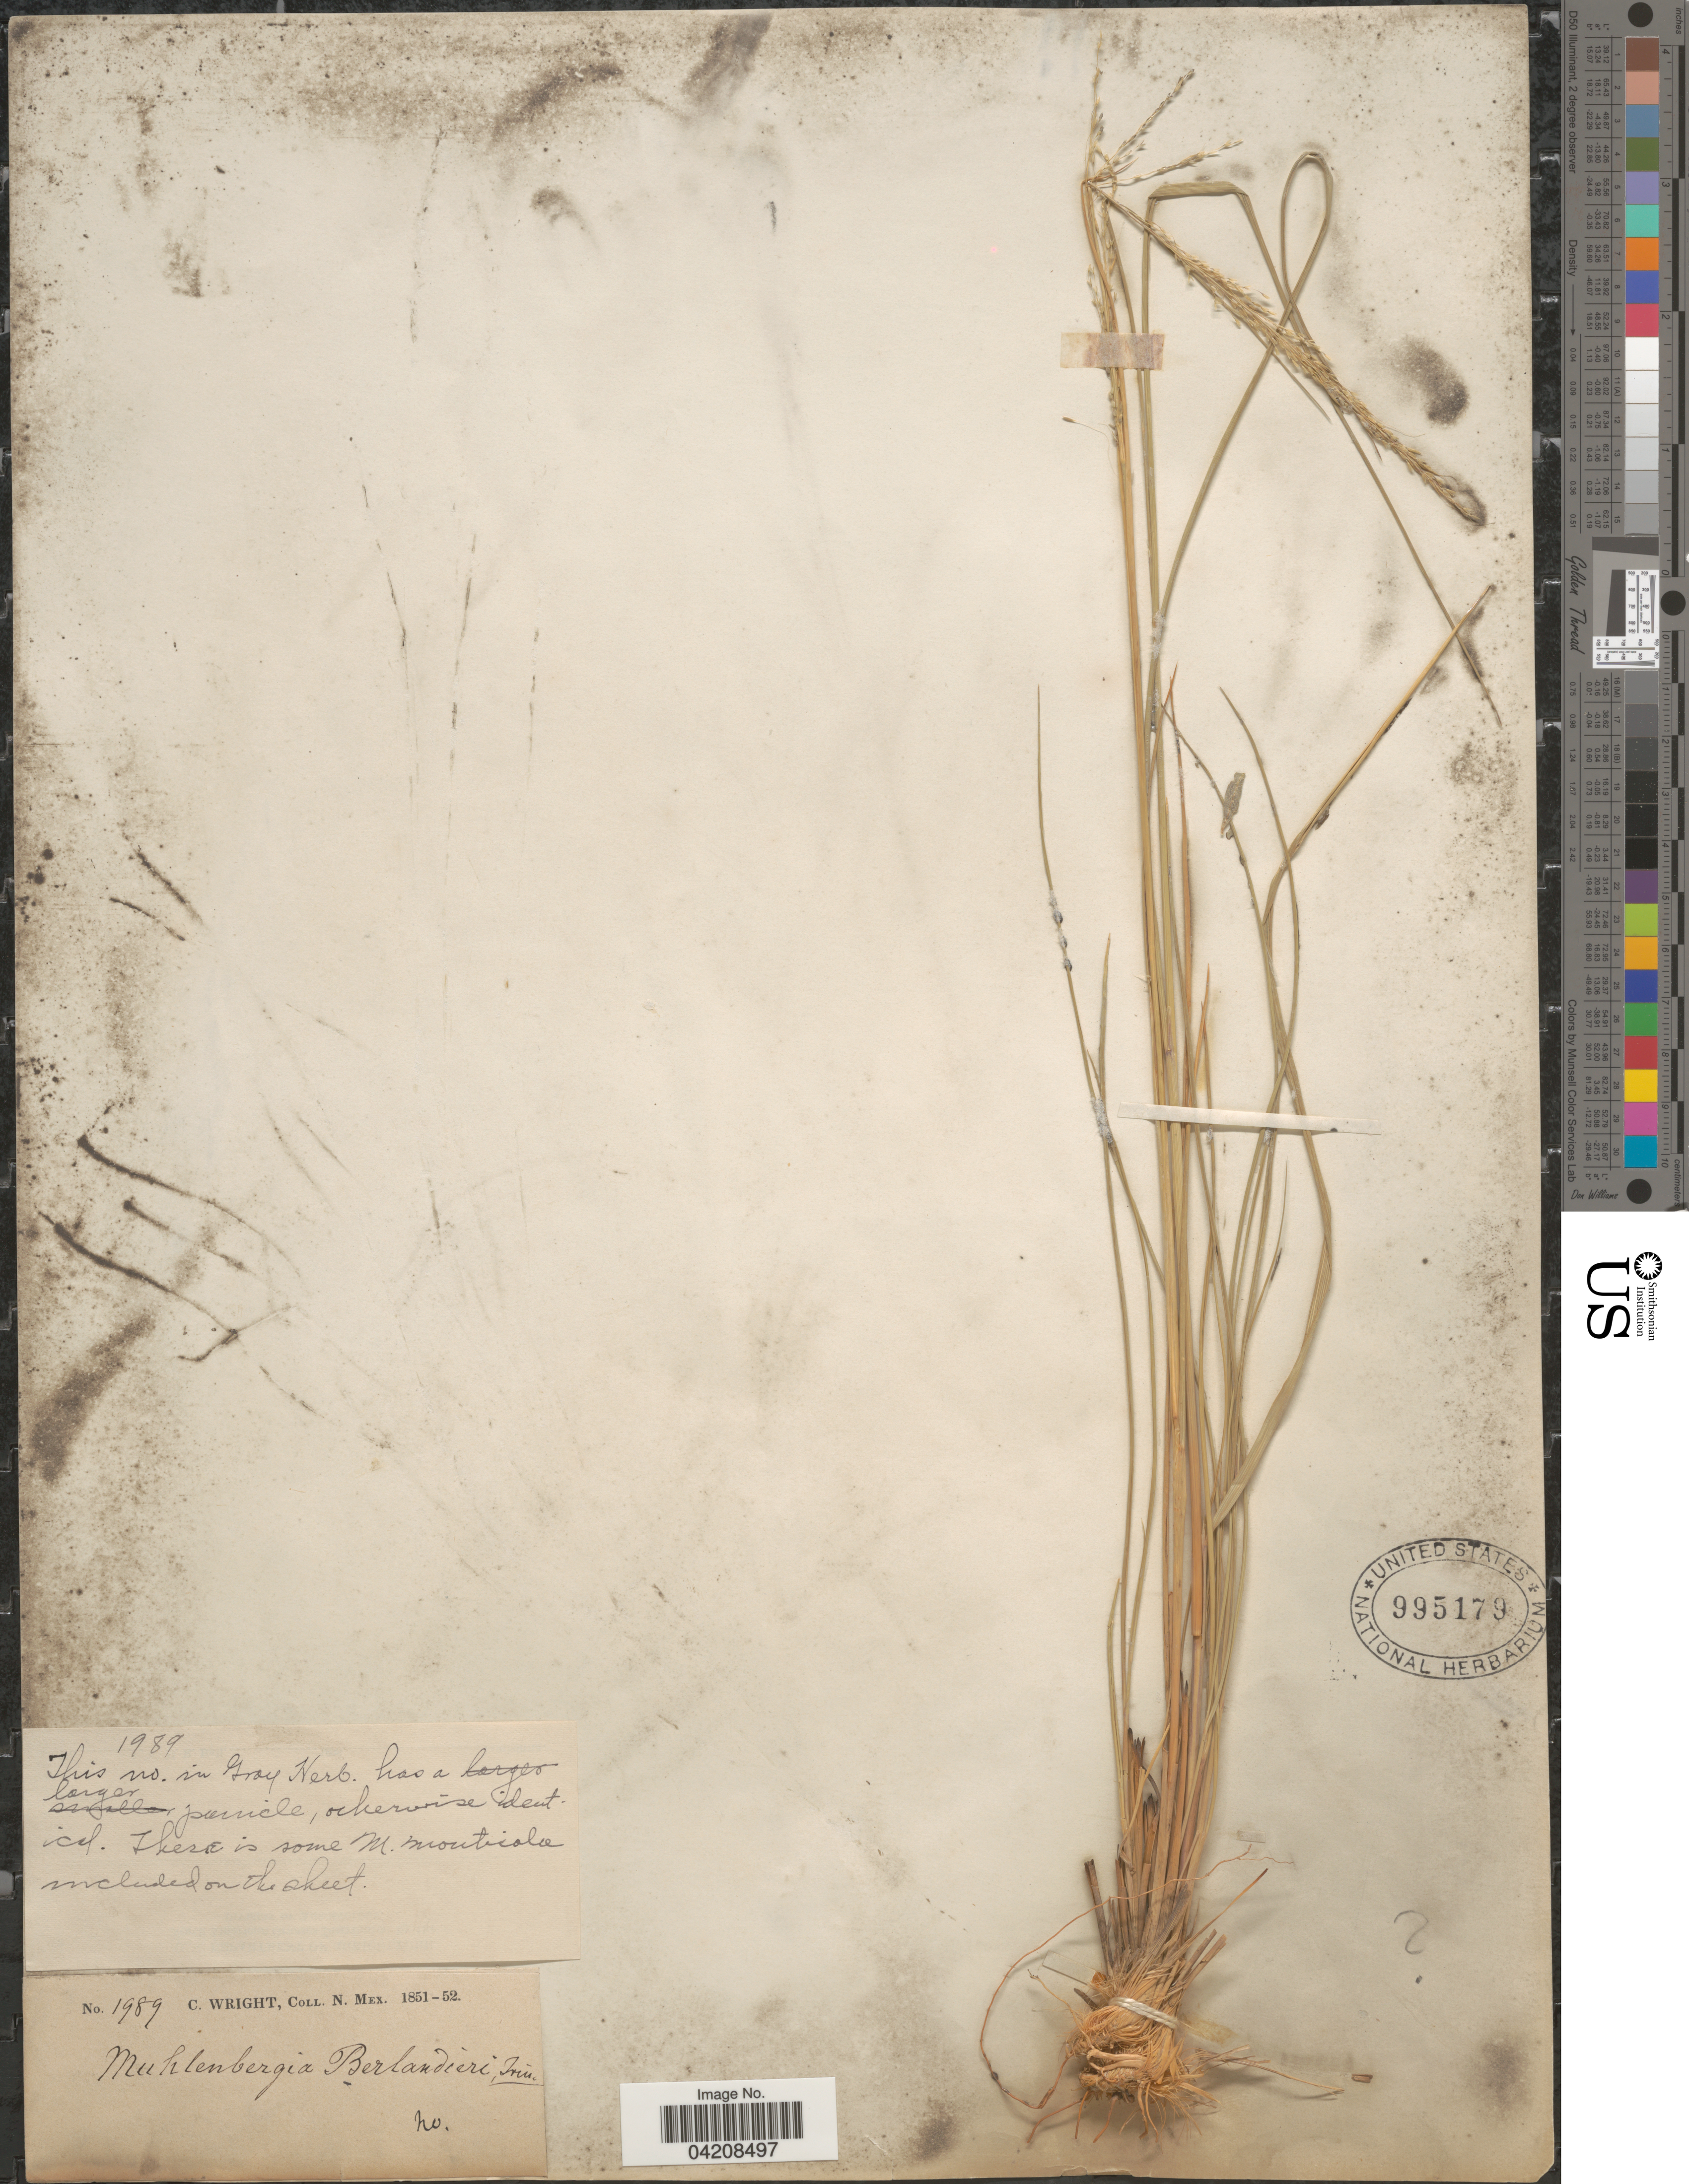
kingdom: Plantae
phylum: Tracheophyta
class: Liliopsida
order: Poales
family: Poaceae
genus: Muhlenbergia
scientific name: Muhlenbergia dubia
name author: E. Fourn.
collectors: C. Wright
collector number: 1989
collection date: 1851/1852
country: United States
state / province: New Mexico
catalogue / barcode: US 995179